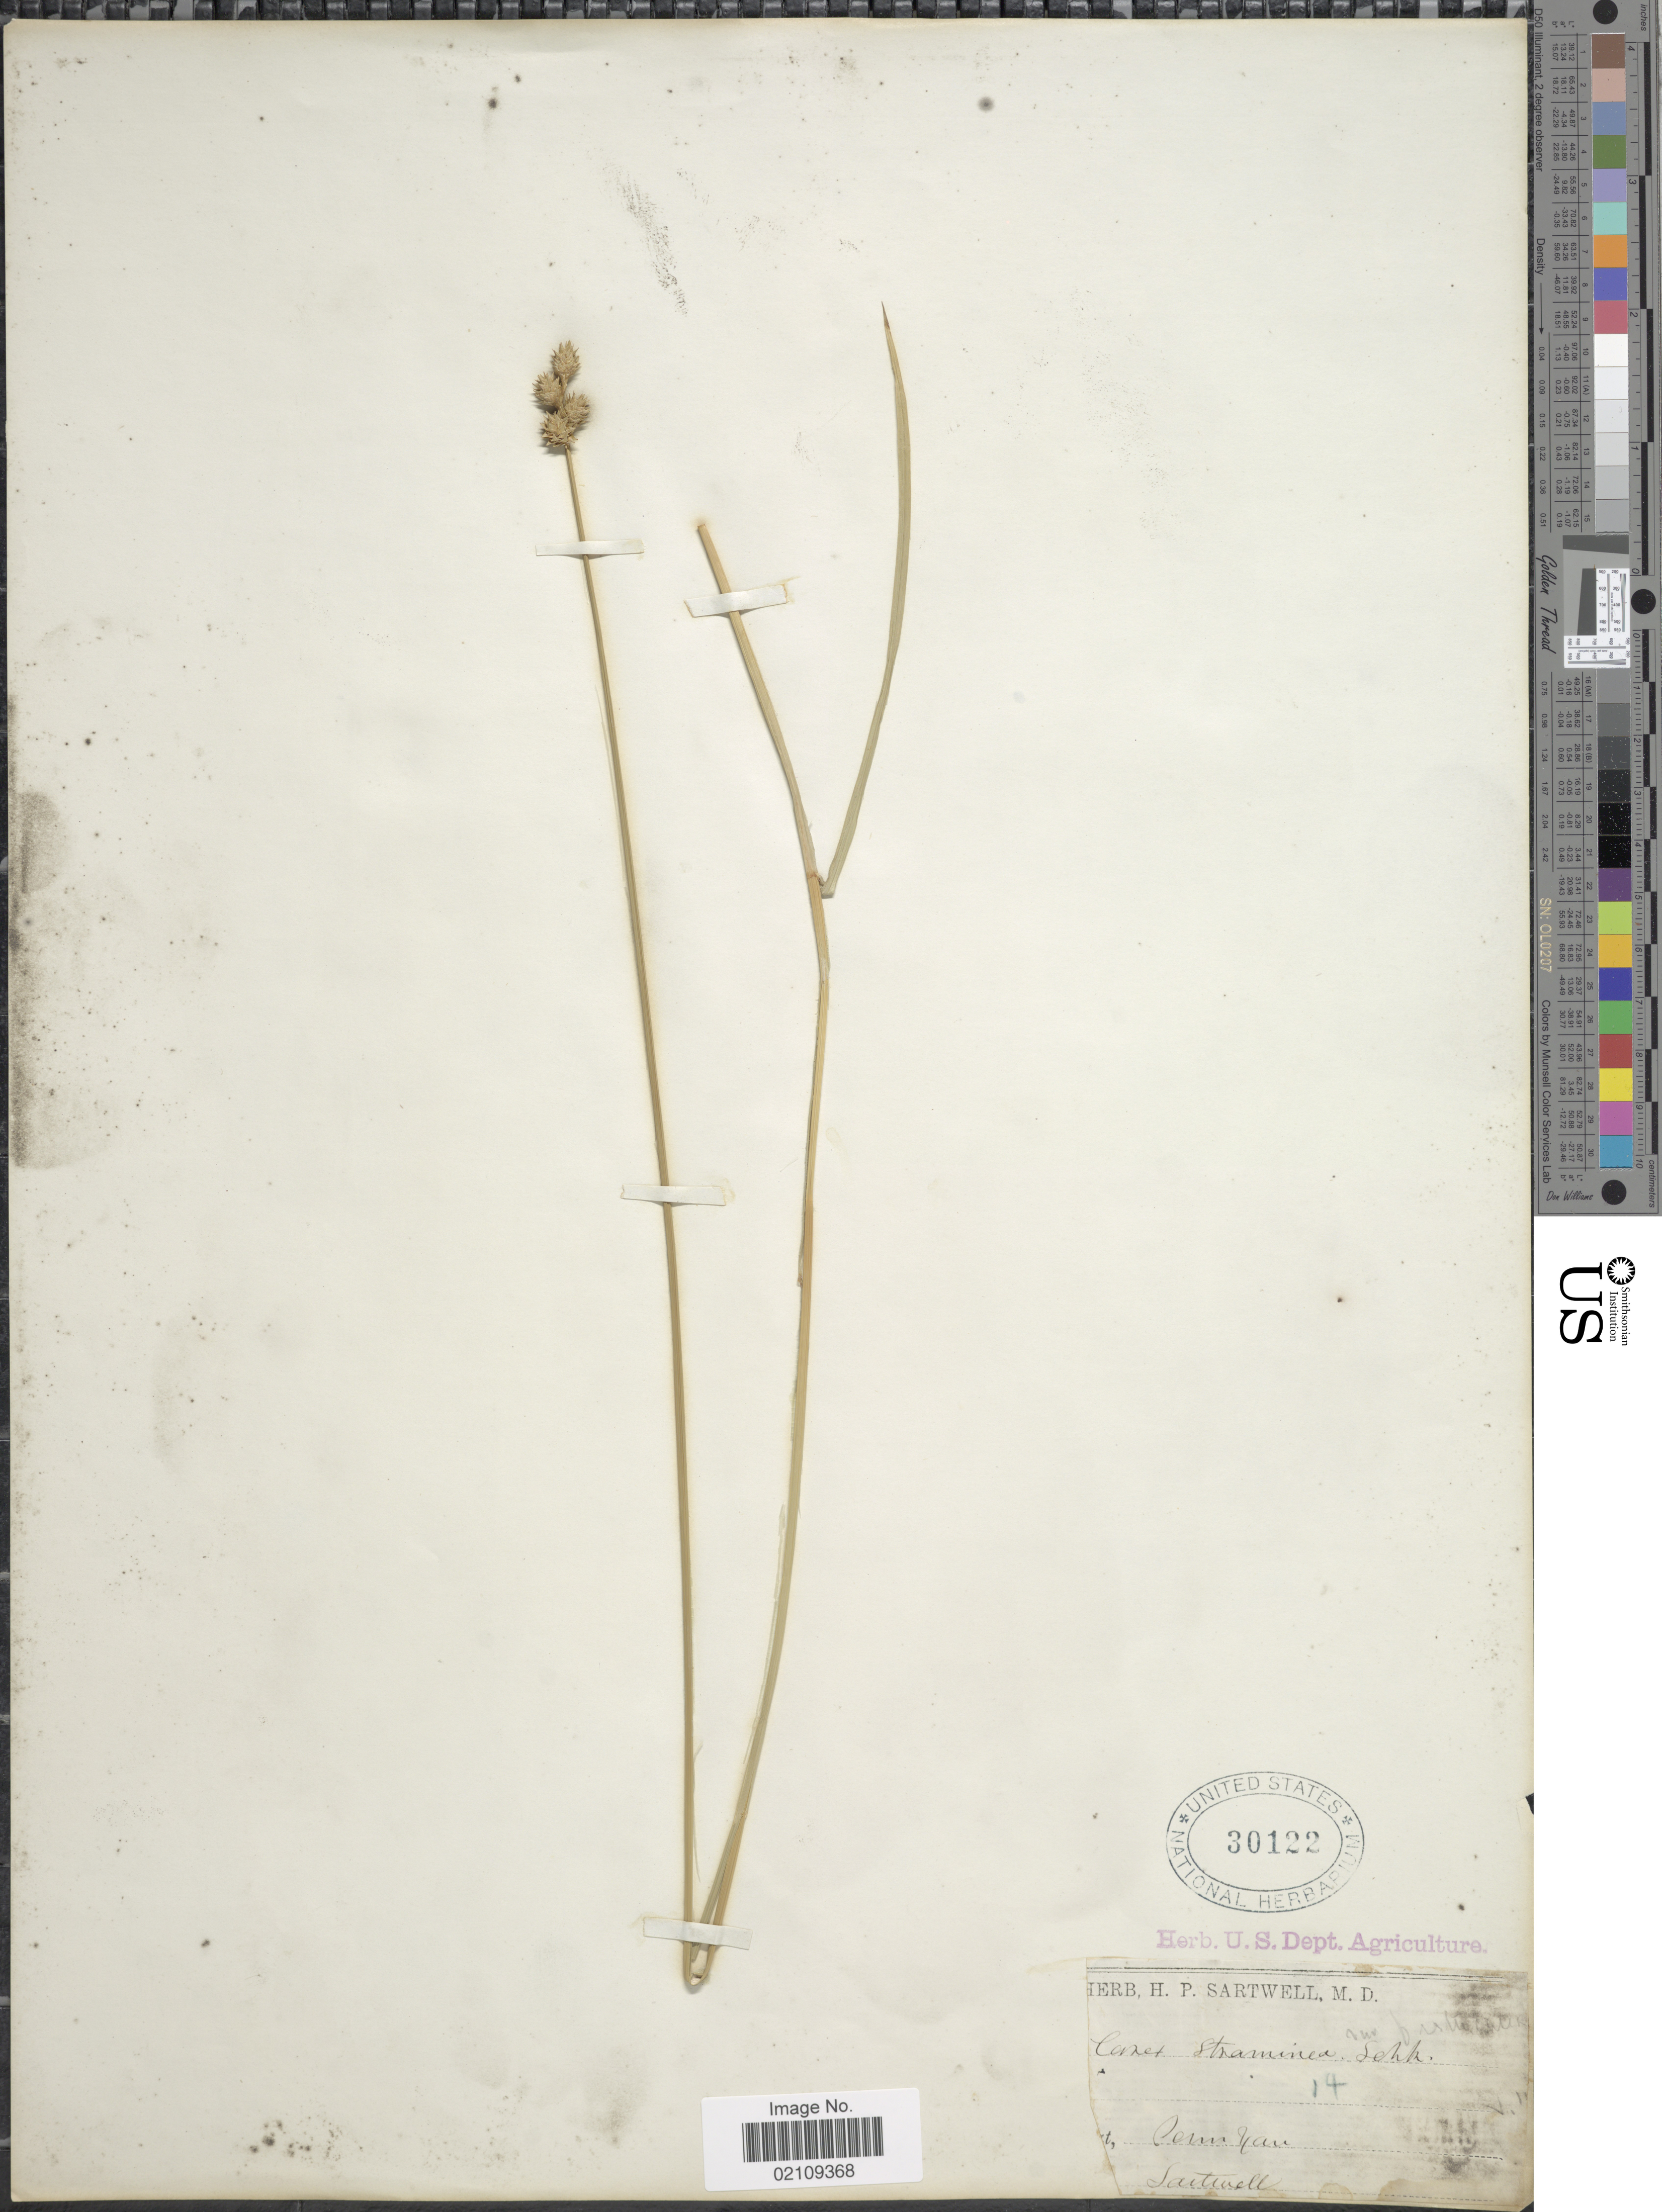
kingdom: Plantae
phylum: Tracheophyta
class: Liliopsida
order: Poales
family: Cyperaceae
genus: Carex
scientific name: Carex festucacea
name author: Willd.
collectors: Sartwell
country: United States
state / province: New York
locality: Penn Yan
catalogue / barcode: US 30122